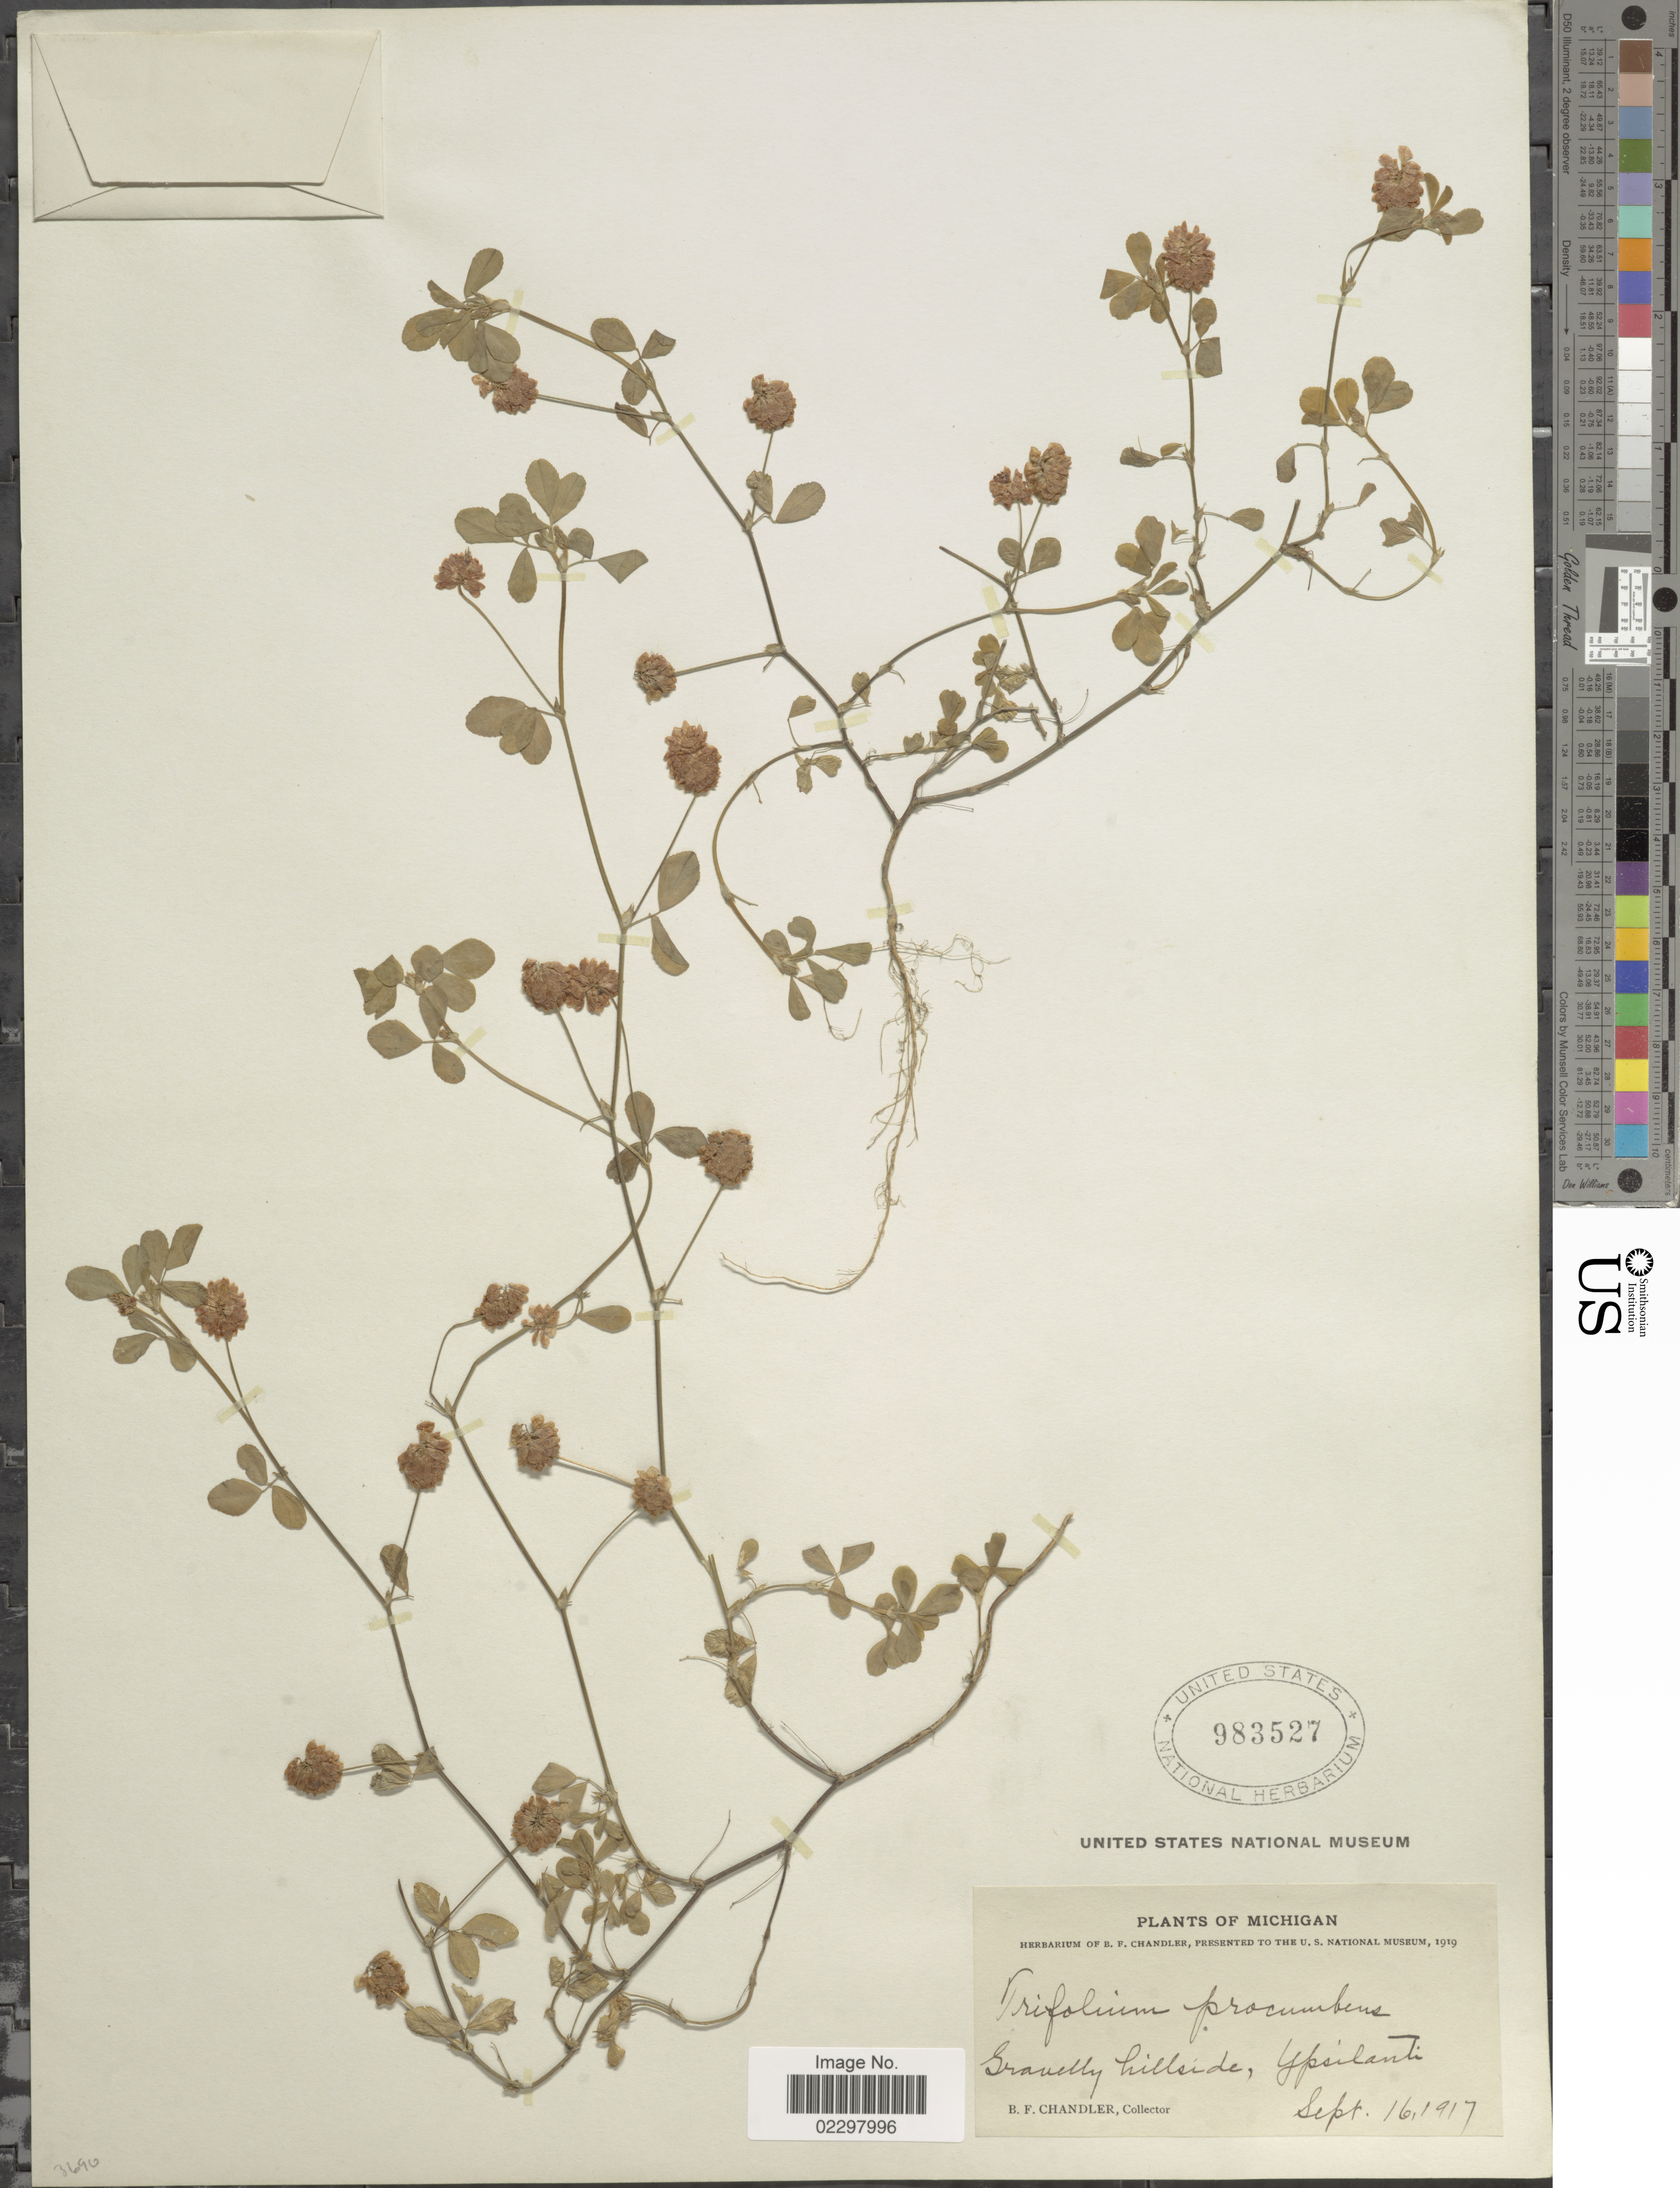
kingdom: Plantae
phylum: Tracheophyta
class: Magnoliopsida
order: Fabales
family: Fabaceae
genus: Trifolium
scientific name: Trifolium procumbens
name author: L.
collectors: B. F. Chandler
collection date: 1917-09-16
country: United States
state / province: Michigan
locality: Gravelly hillside, Ypsilanti.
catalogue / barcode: US 983527